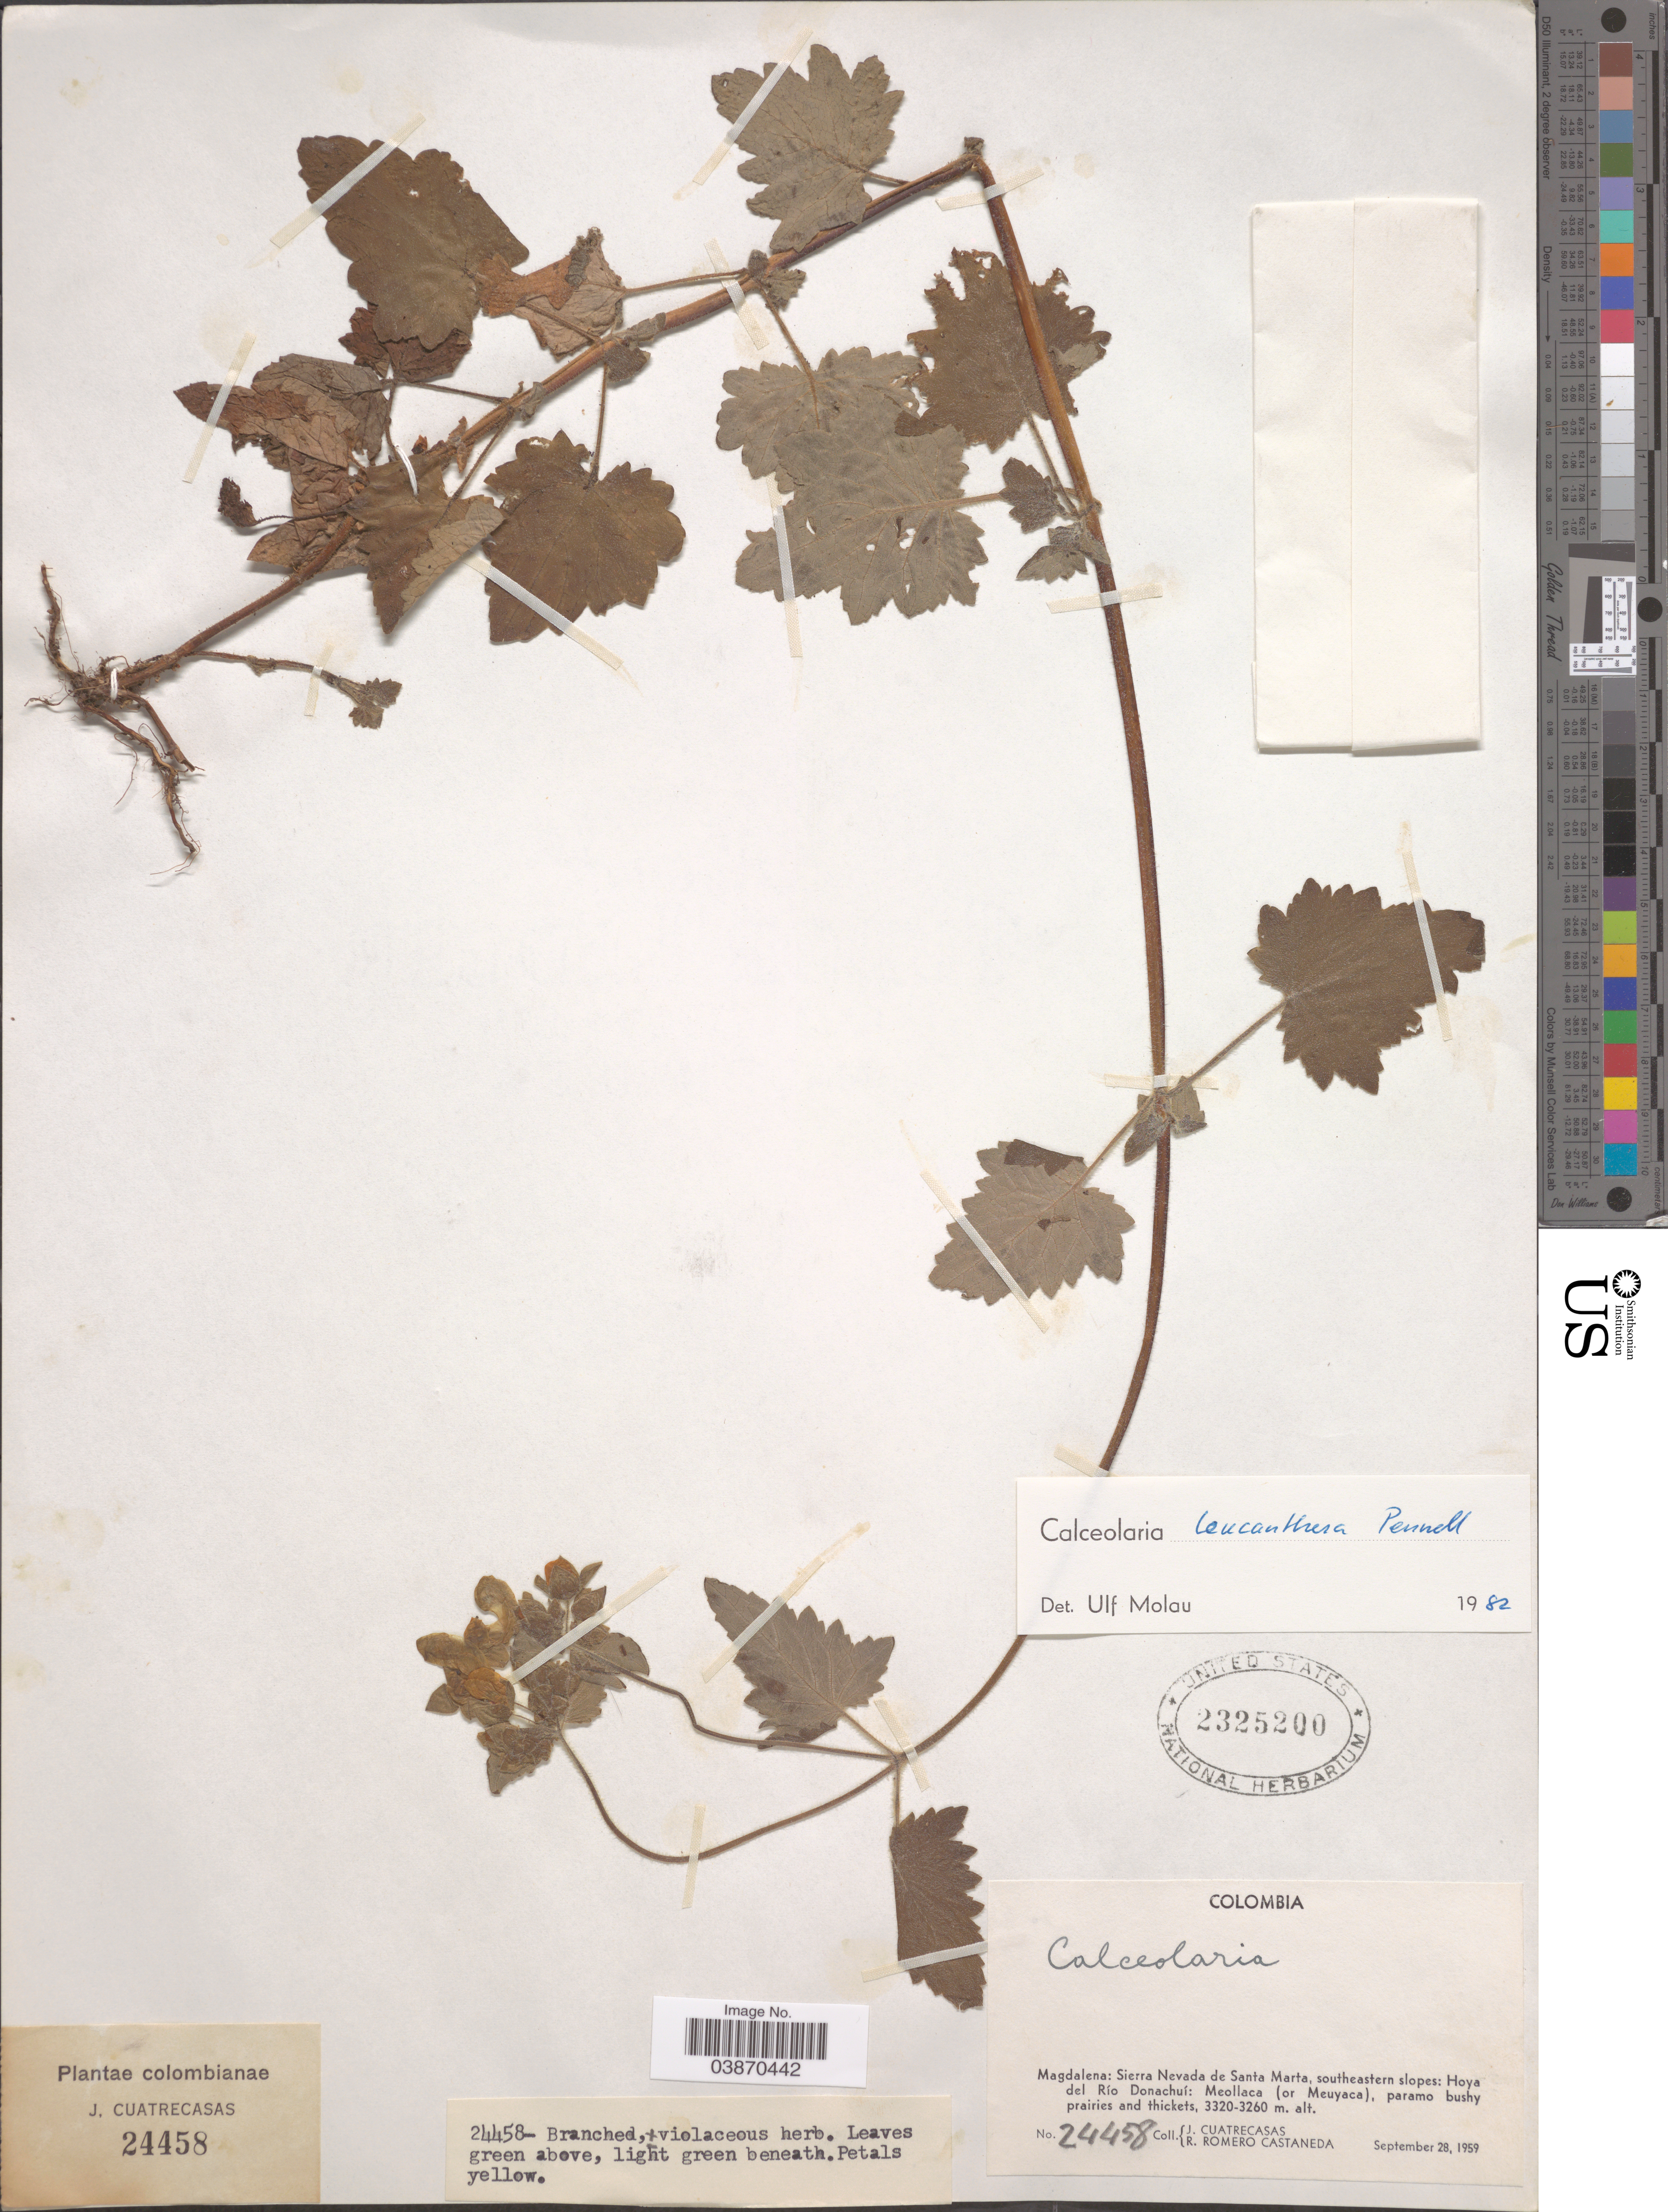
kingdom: Plantae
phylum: Tracheophyta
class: Magnoliopsida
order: Lamiales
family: Calceolariaceae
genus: Calceolaria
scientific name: Calceolaria leucanthera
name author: Pennell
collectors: J. Cuatrecasas & R. Romero Castañeda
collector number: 24458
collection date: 1959-09-28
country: Colombia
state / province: Magdalena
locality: Sierra Nevada de Santa Marta, southeastern slopes: Hoya del Río Donachuí: Meollaca (or Meuyaca), paramo bushy prairies and thickets.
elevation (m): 3260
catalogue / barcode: US 2325200